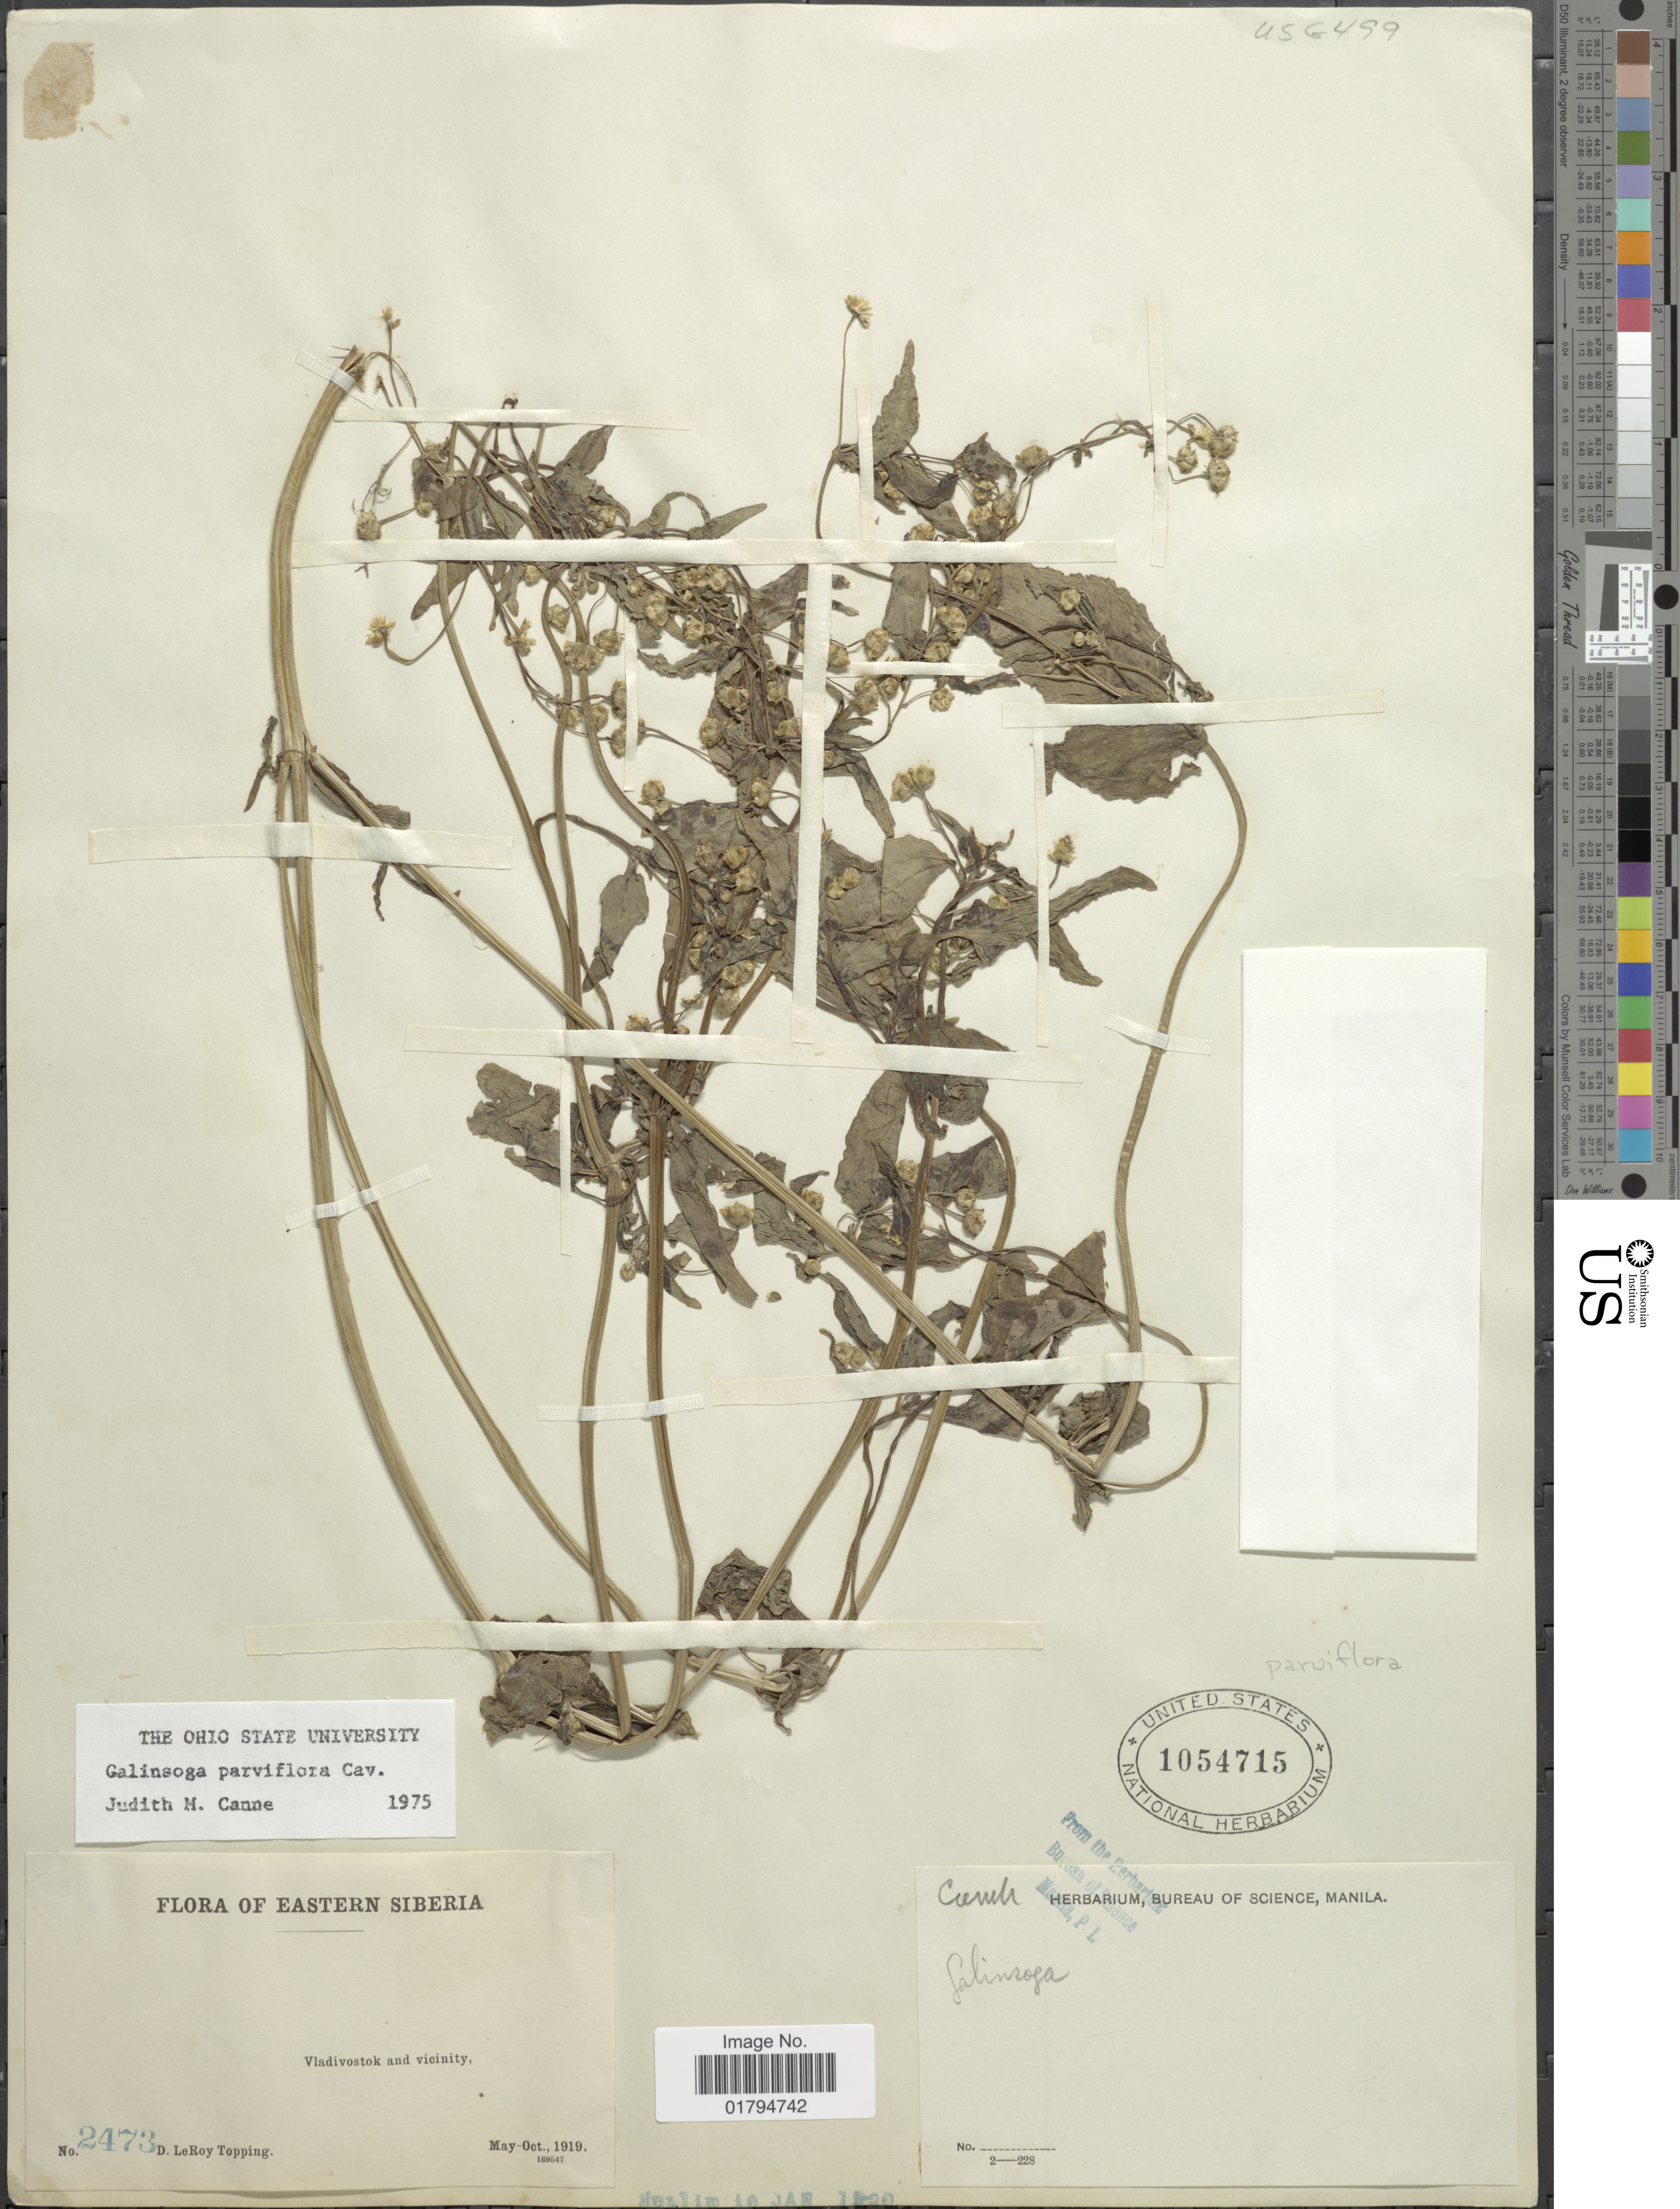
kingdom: Plantae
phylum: Tracheophyta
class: Magnoliopsida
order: Asterales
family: Asteraceae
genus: Galinsoga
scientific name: Galinsoga parviflora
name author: Cav.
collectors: D. L. Topping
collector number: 2473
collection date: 1919-05/1919-10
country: Russian Federation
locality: Eastern Siberia. Vladivostock and vicinity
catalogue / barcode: US 1054715